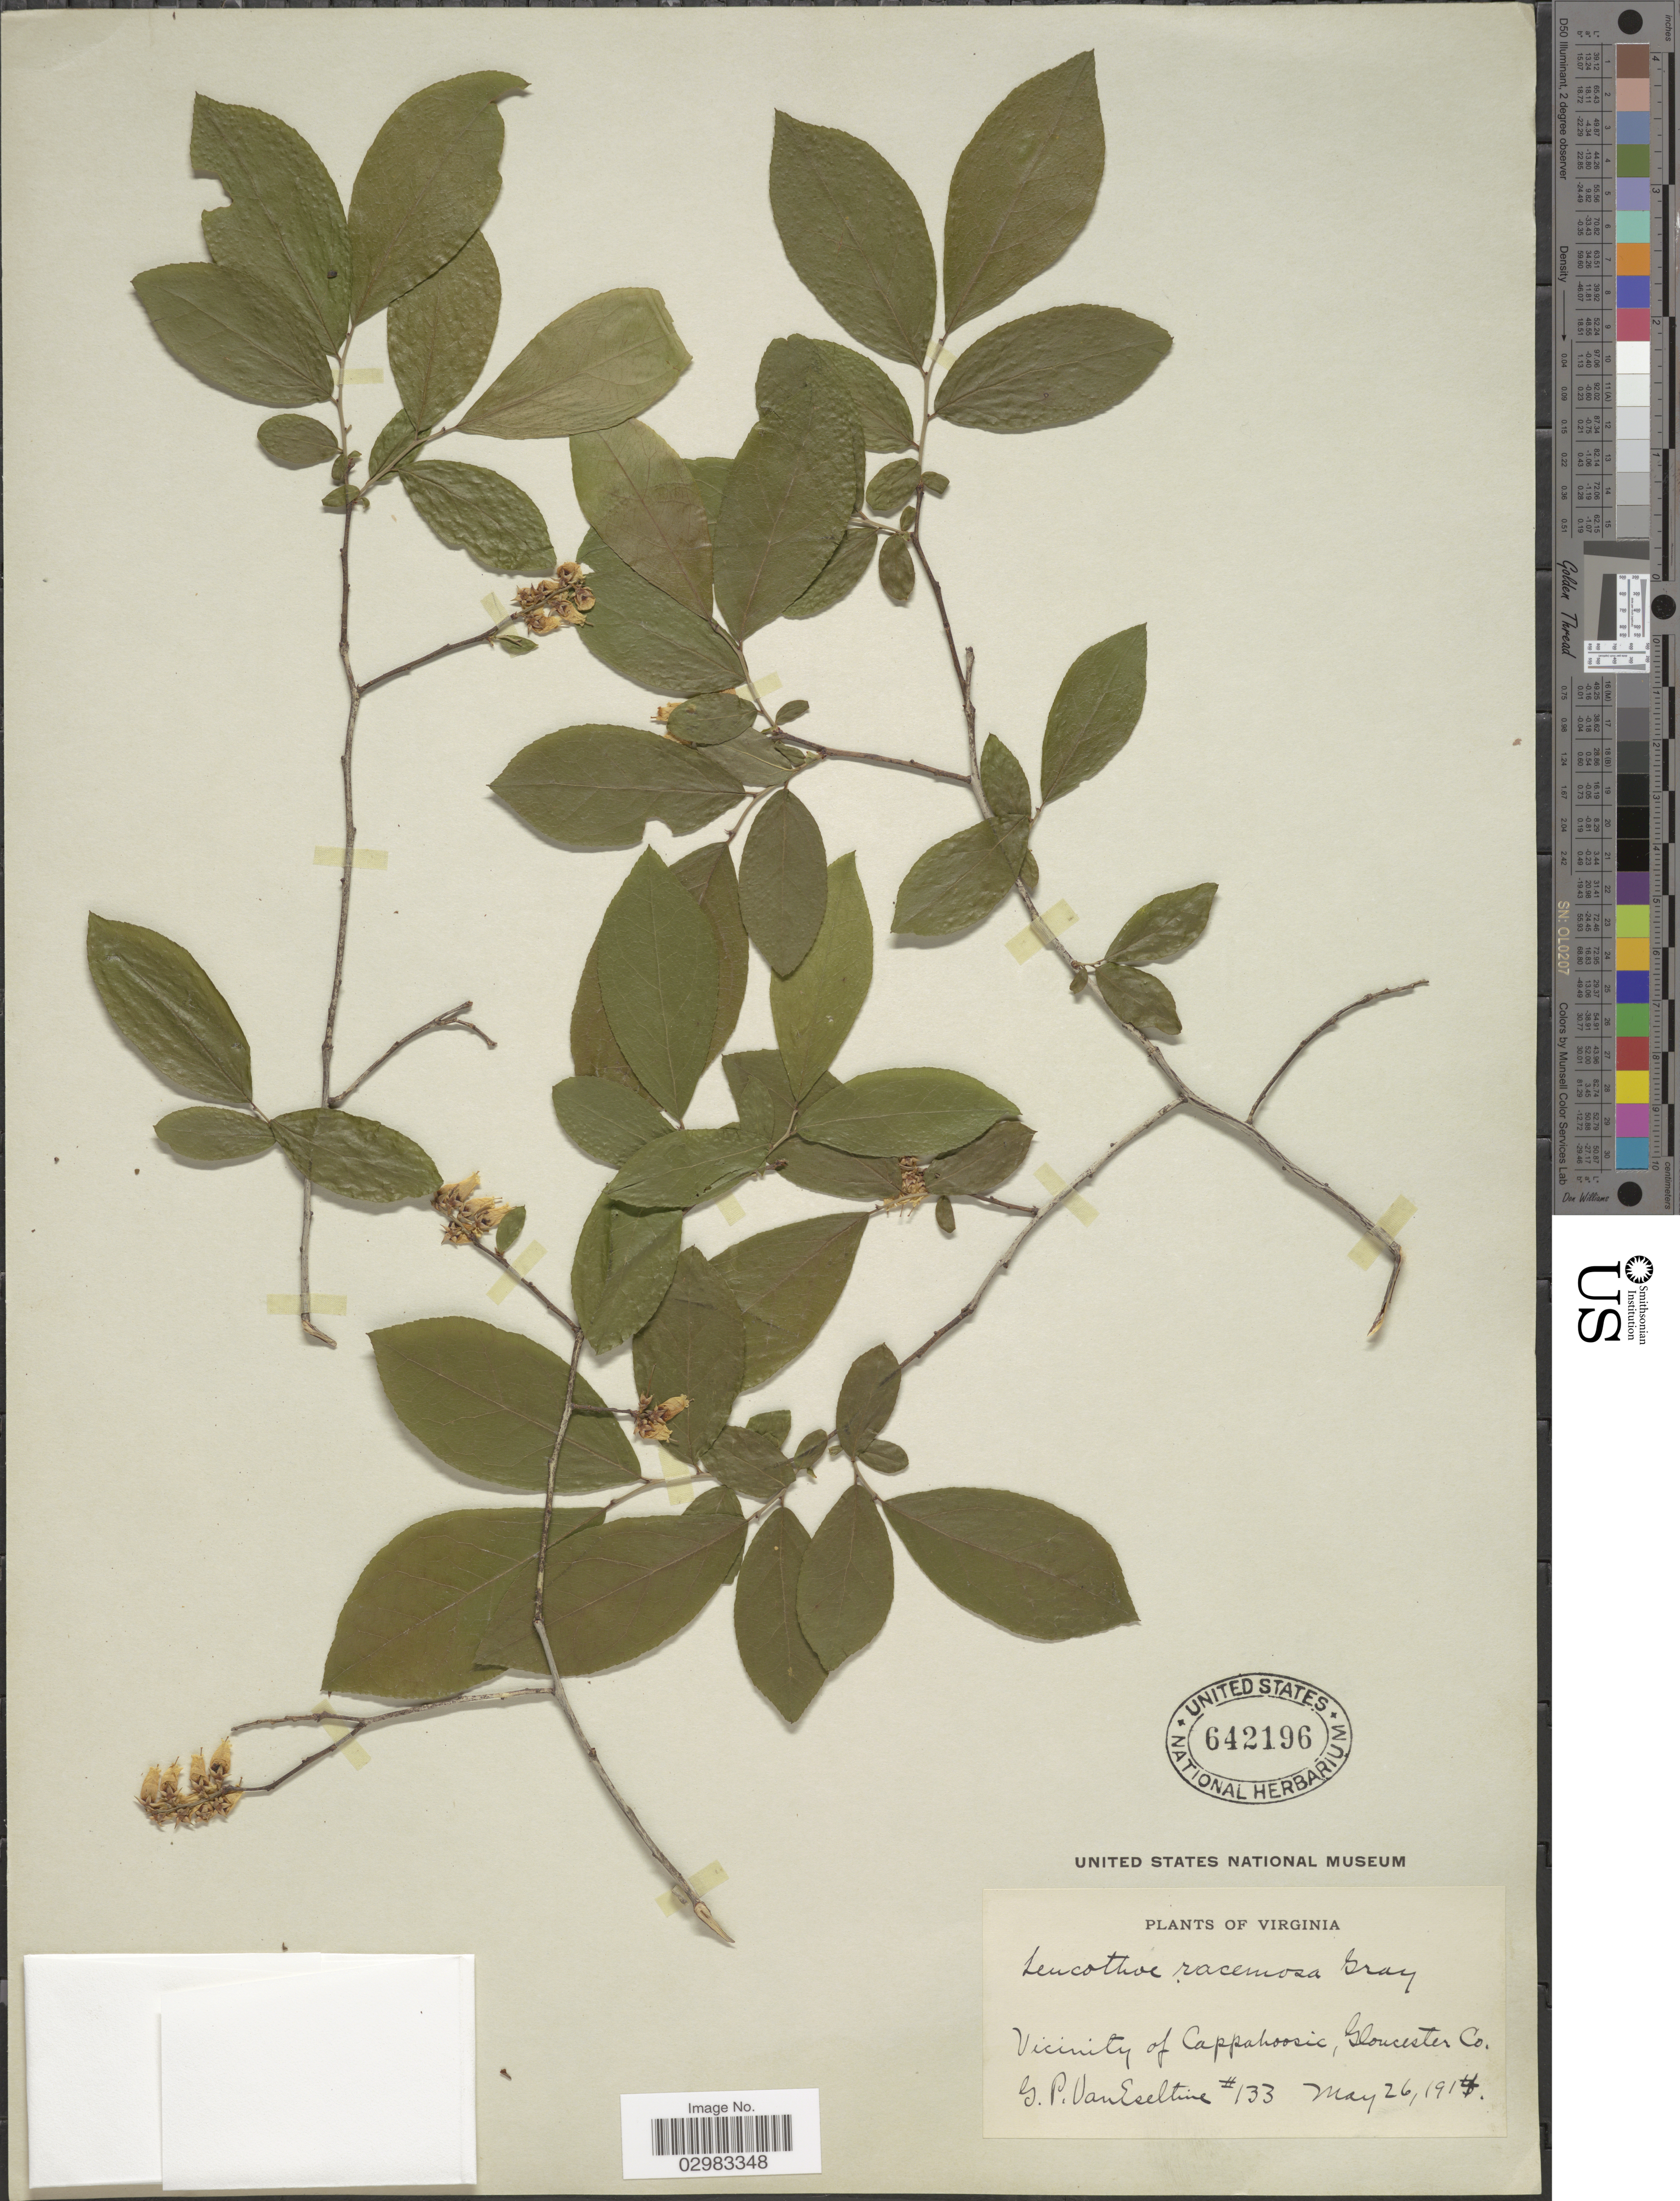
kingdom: Plantae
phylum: Tracheophyta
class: Magnoliopsida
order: Ericales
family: Ericaceae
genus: Leucothoe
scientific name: Leucothoë racemosa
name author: (L.) A. Gray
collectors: G. P. Van Eseltine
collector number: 133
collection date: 1914-05-26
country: United States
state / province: Virginia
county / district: Gloucester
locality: Vicinity of Cappahoosic, Gloucester Co.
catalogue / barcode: US 642196